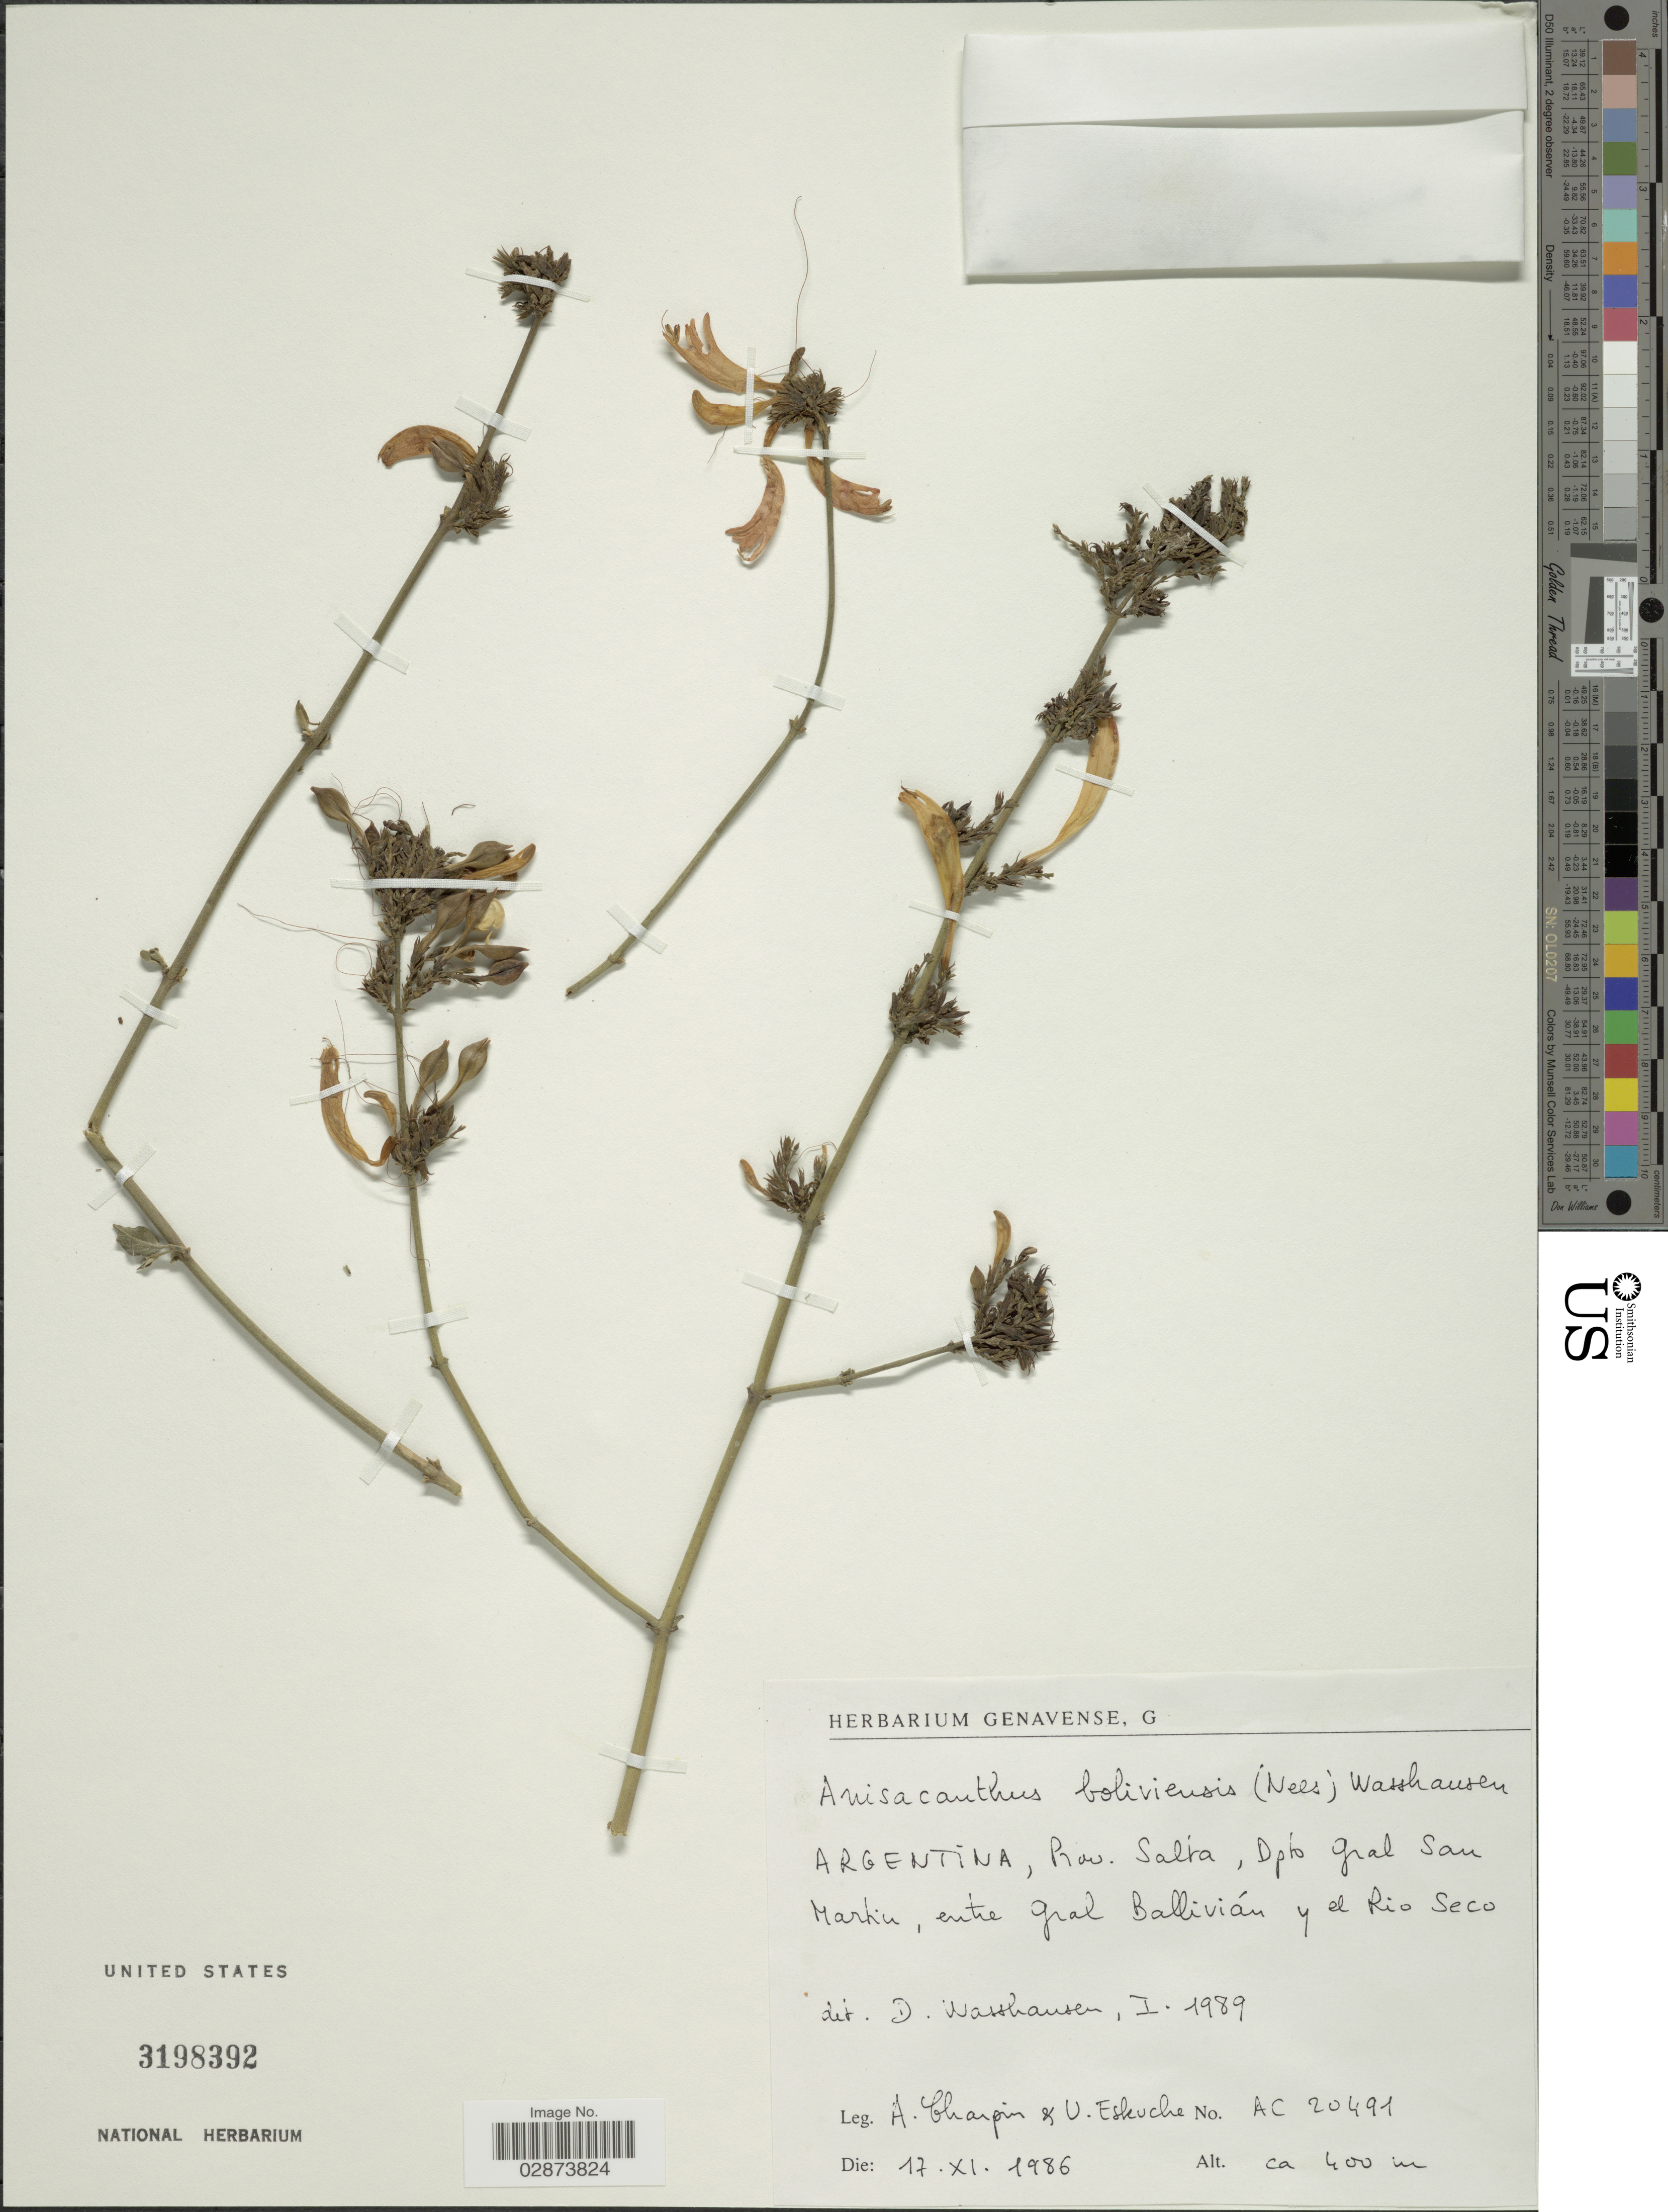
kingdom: Plantae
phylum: Tracheophyta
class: Magnoliopsida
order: Lamiales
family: Acanthaceae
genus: Thyrsacanthus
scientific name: Thyrsacanthus boliviensis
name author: (Nees) A.L.A. Côrtes & Rapini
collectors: A. Charpin & U. Eskuche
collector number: AC 20491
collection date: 1986-11-17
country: Argentina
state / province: Salta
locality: Dpto. Gral San Martin, entre Gral Ballivián y el Rio Seco.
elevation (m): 400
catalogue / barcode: US 3198392